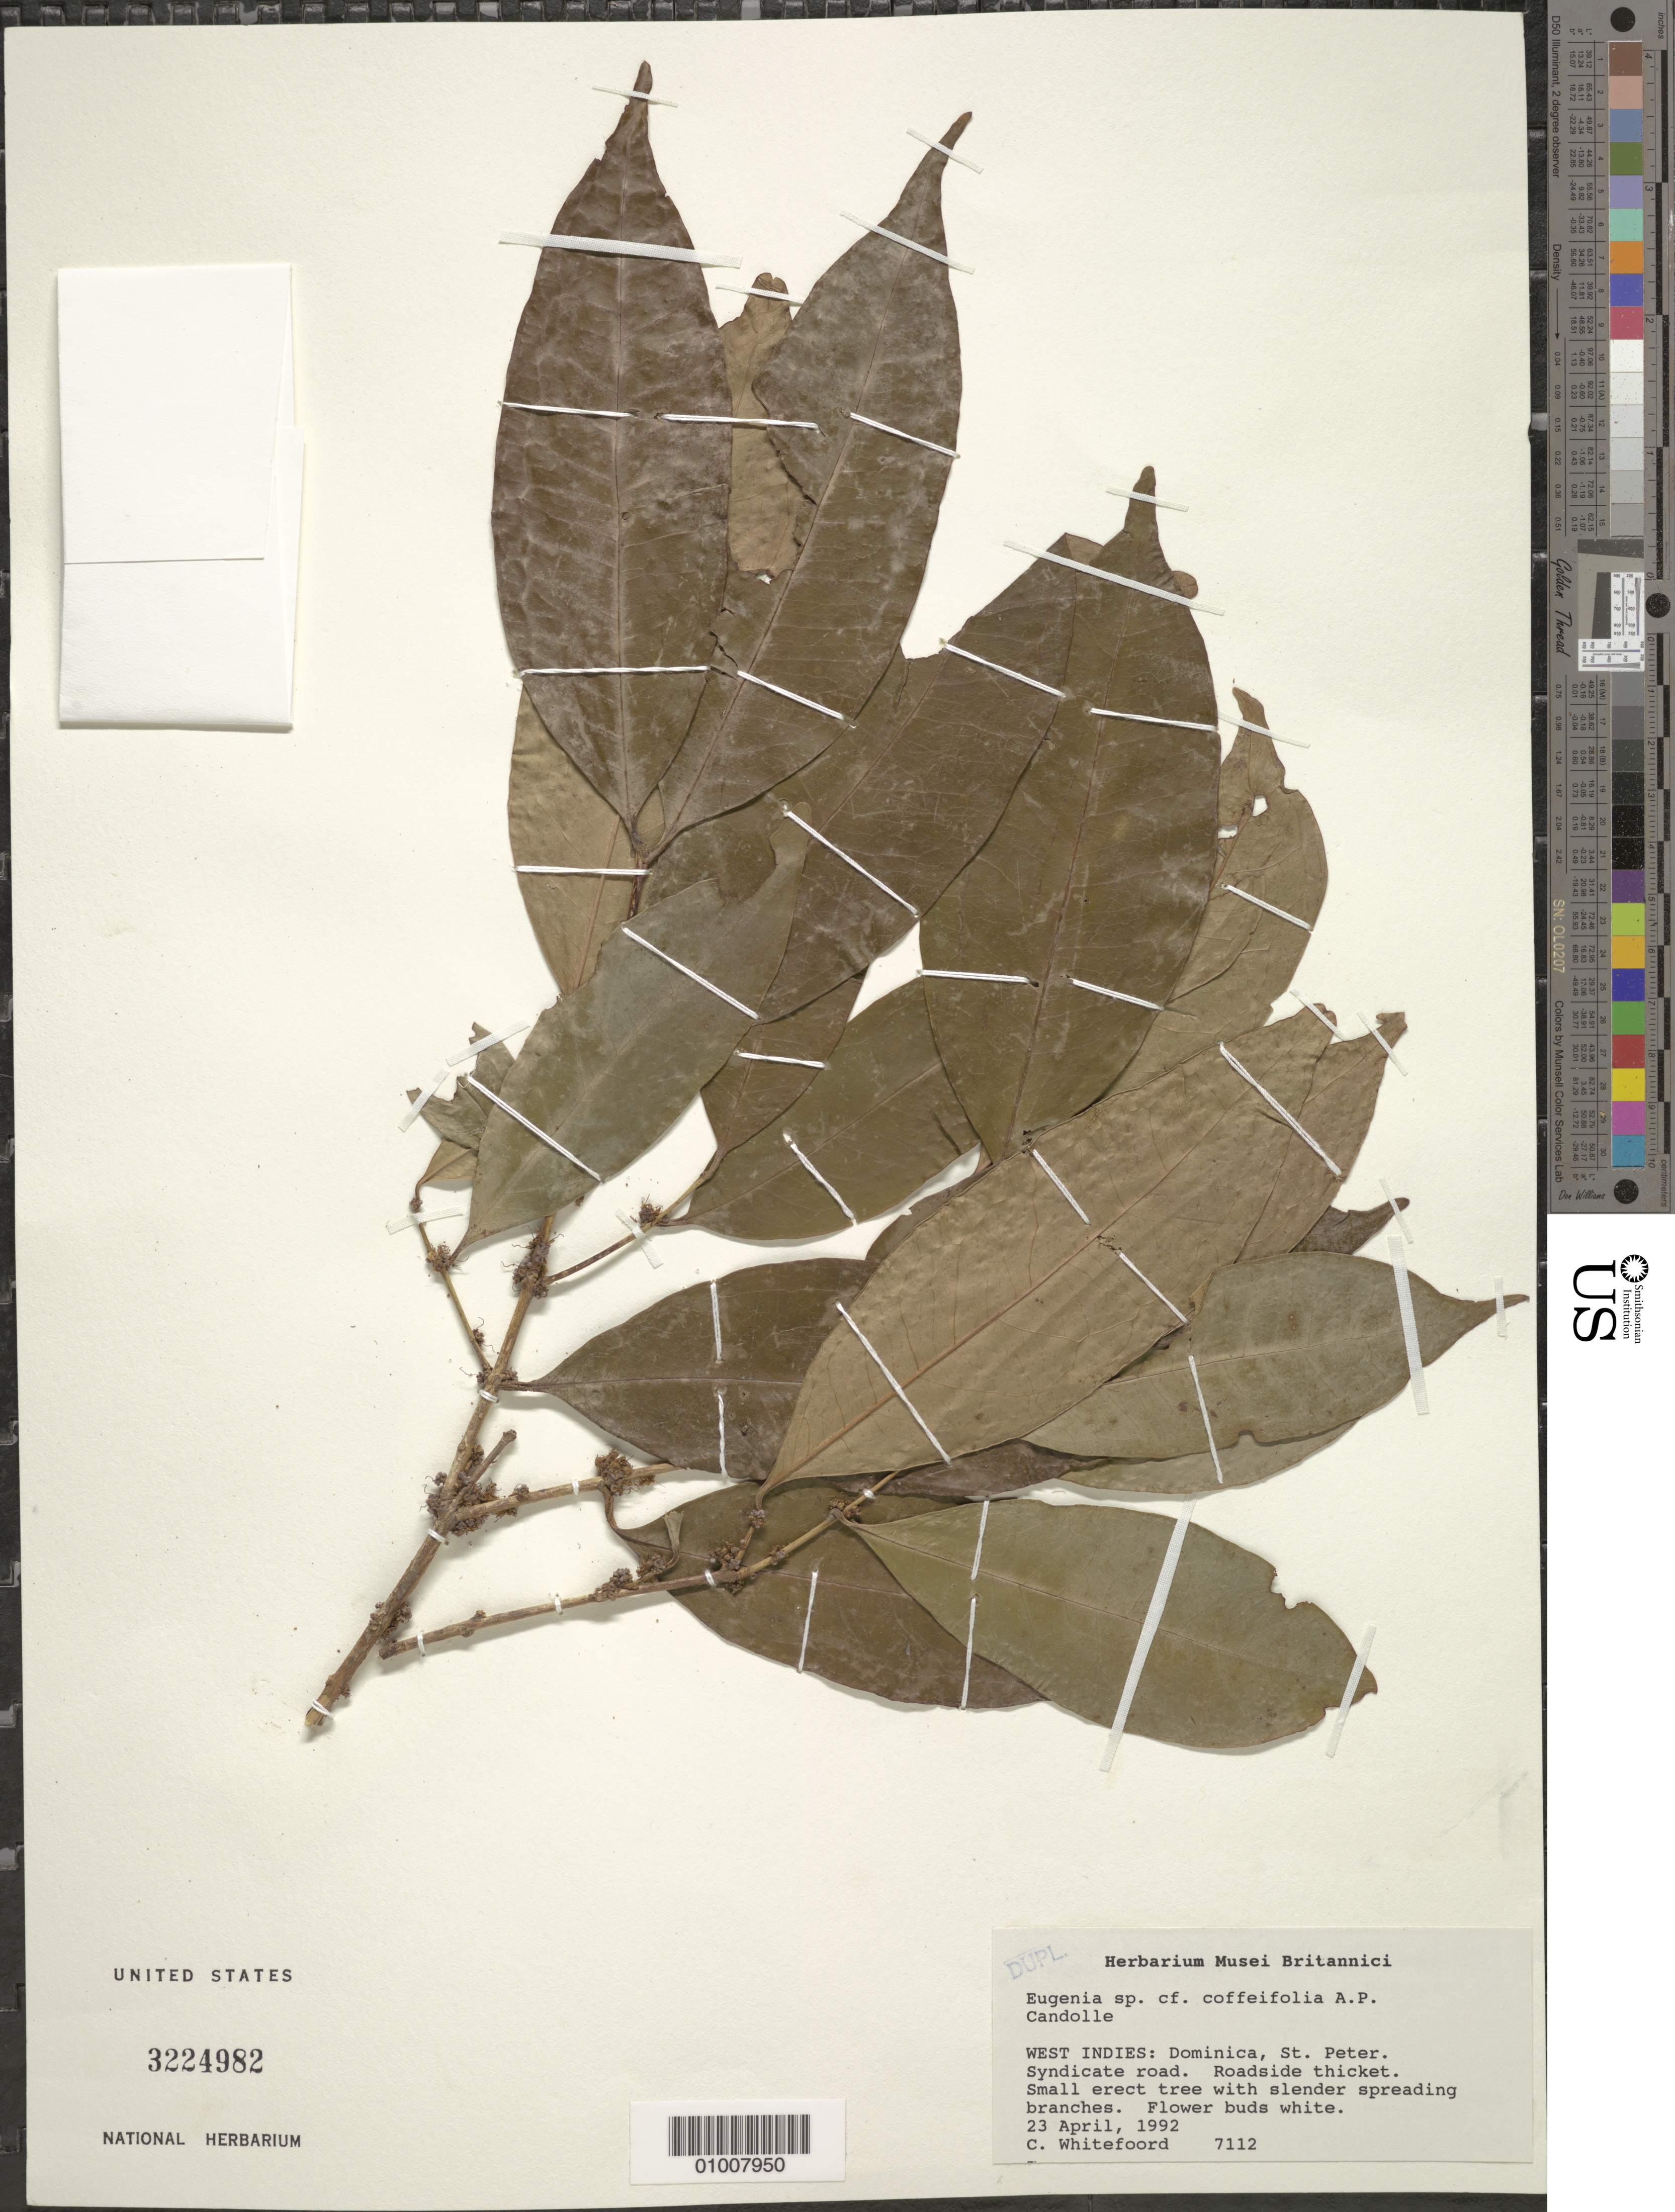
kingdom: Plantae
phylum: Tracheophyta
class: Magnoliopsida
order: Myrtales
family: Myrtaceae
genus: Eugenia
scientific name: Eugenia coffeifolia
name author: DC.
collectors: C. Whitefoord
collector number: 7112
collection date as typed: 23 Apr 1992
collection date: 1992-04-23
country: Dominica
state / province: St. Peter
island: Dominica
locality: Syndicate road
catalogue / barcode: US 3224982